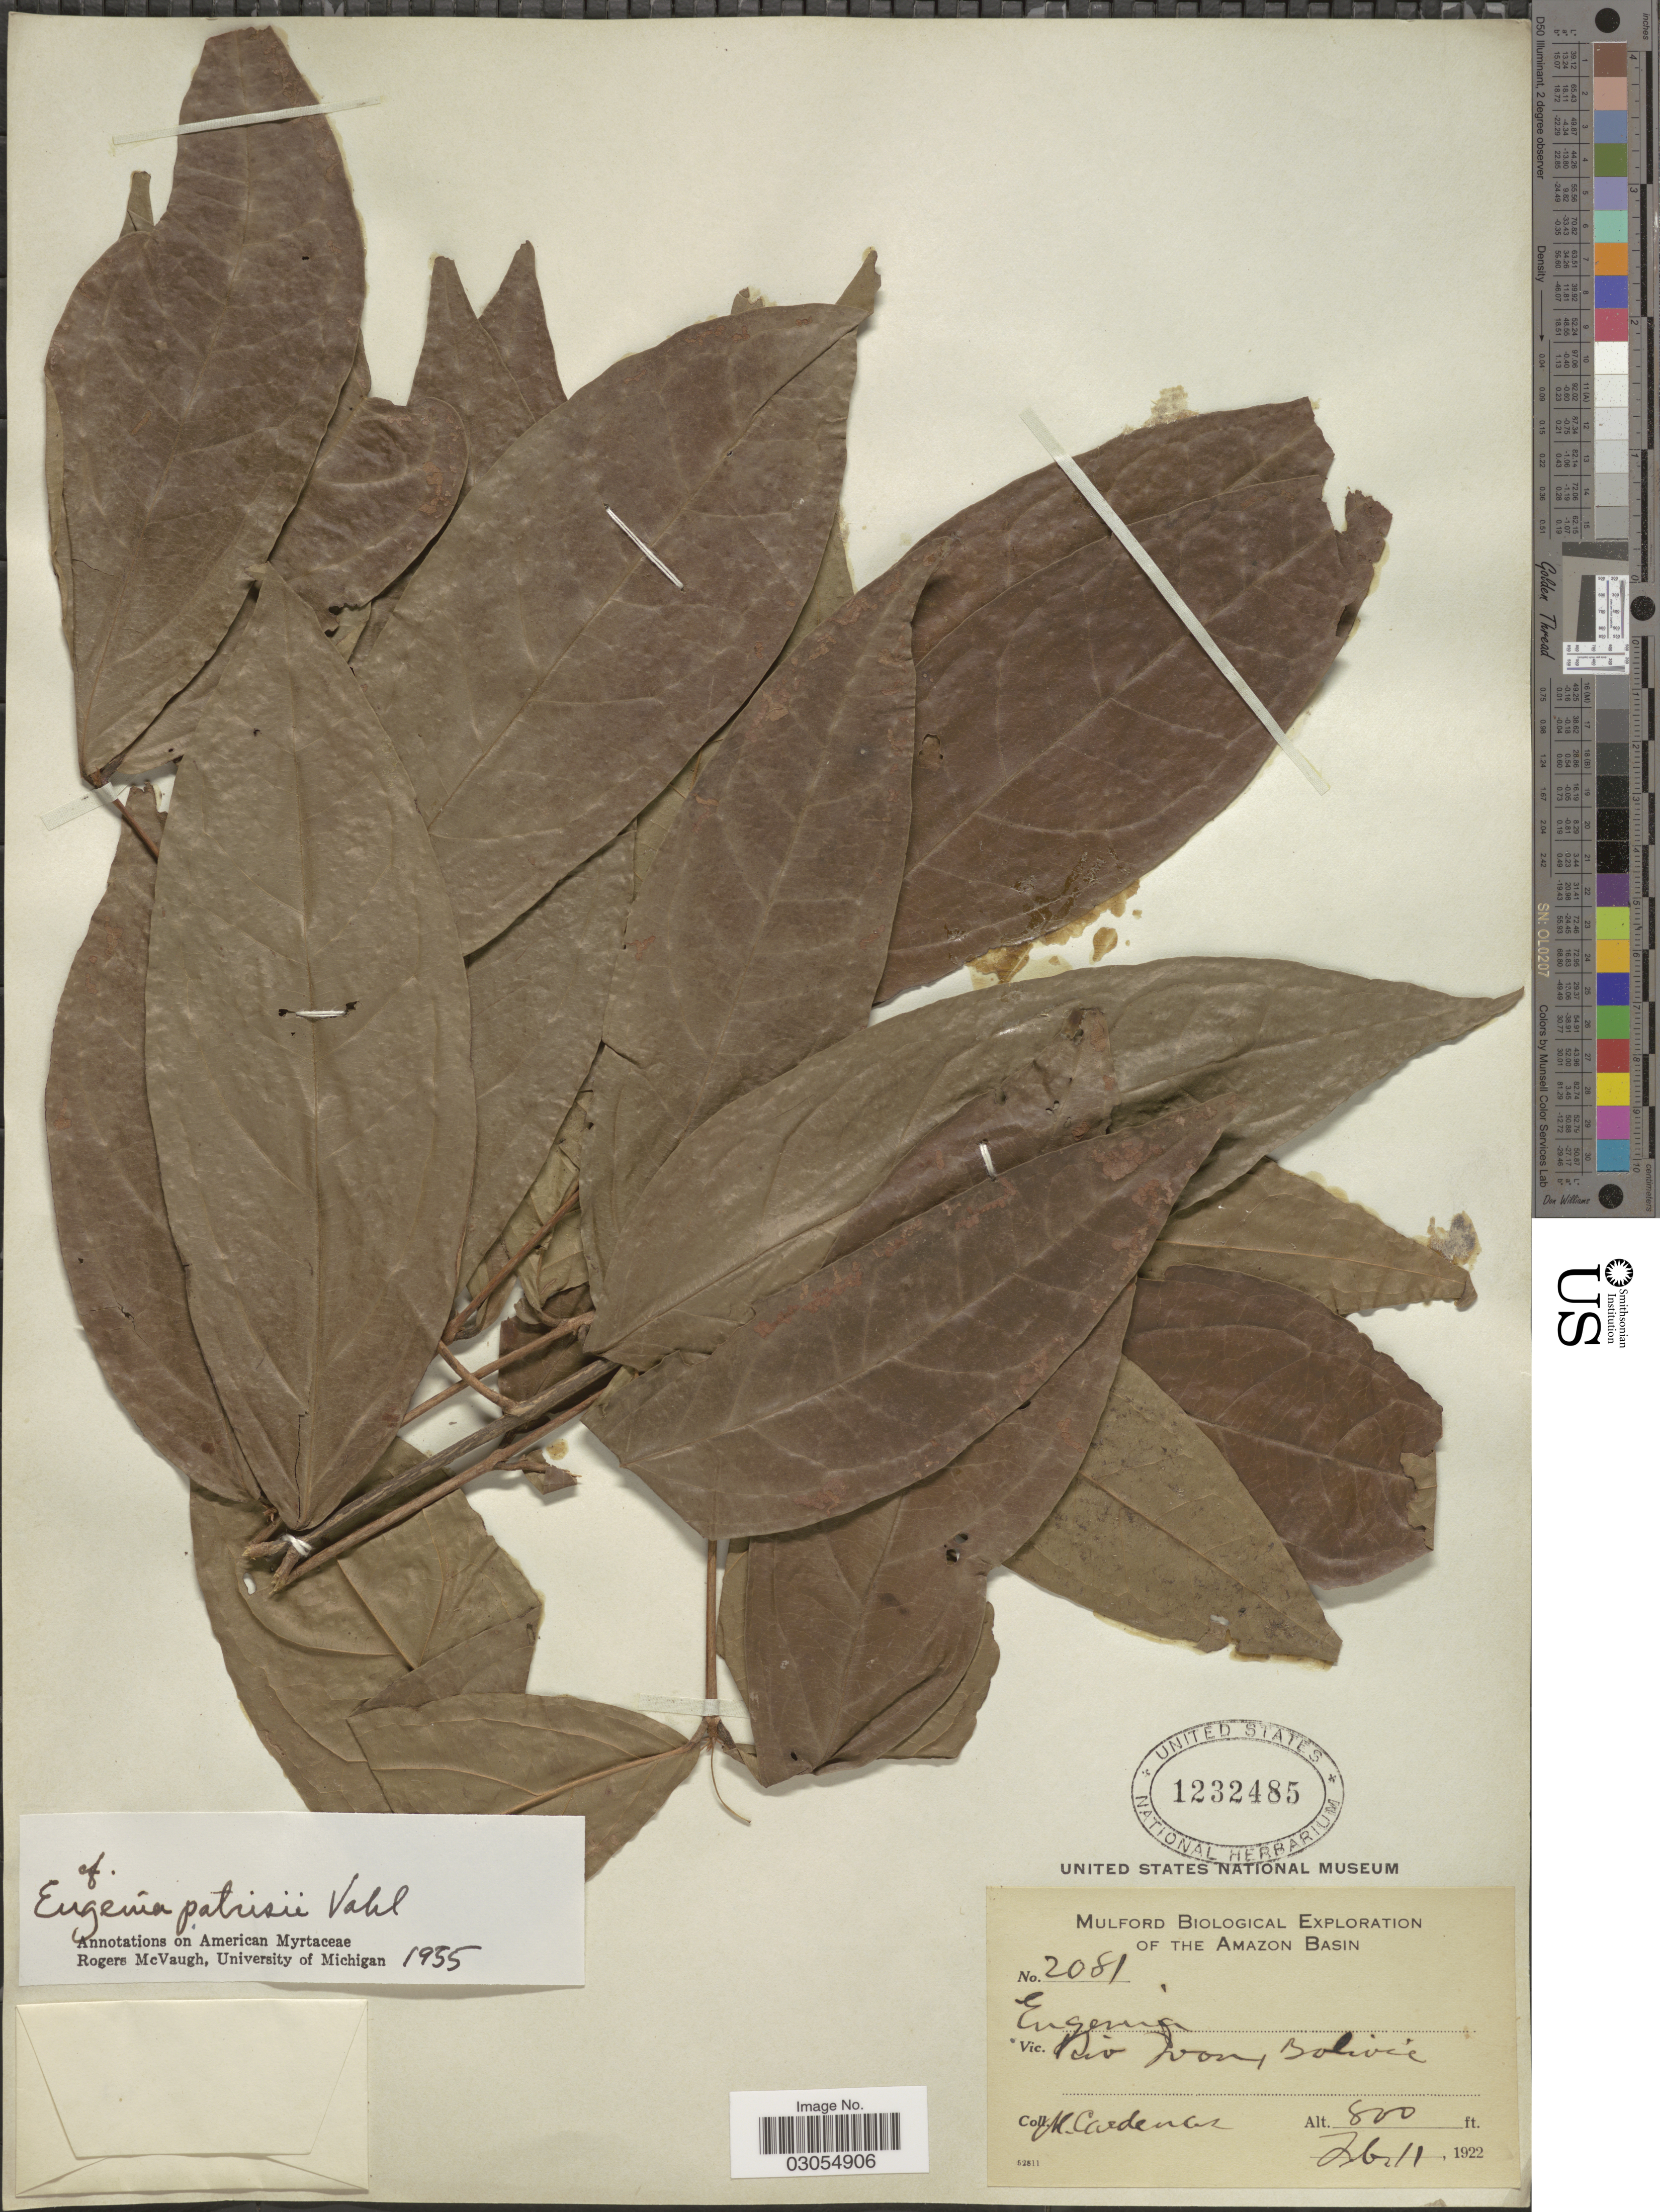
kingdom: Plantae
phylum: Tracheophyta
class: Magnoliopsida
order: Myrtales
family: Myrtaceae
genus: Eugenia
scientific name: Eugenia patrisii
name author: Vahl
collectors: M. Cárdenas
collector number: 2081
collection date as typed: Feb. 11, 1922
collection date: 1922-02-11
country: Bolivia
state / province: Beni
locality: Rio Ibon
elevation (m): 244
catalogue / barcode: US 1232485